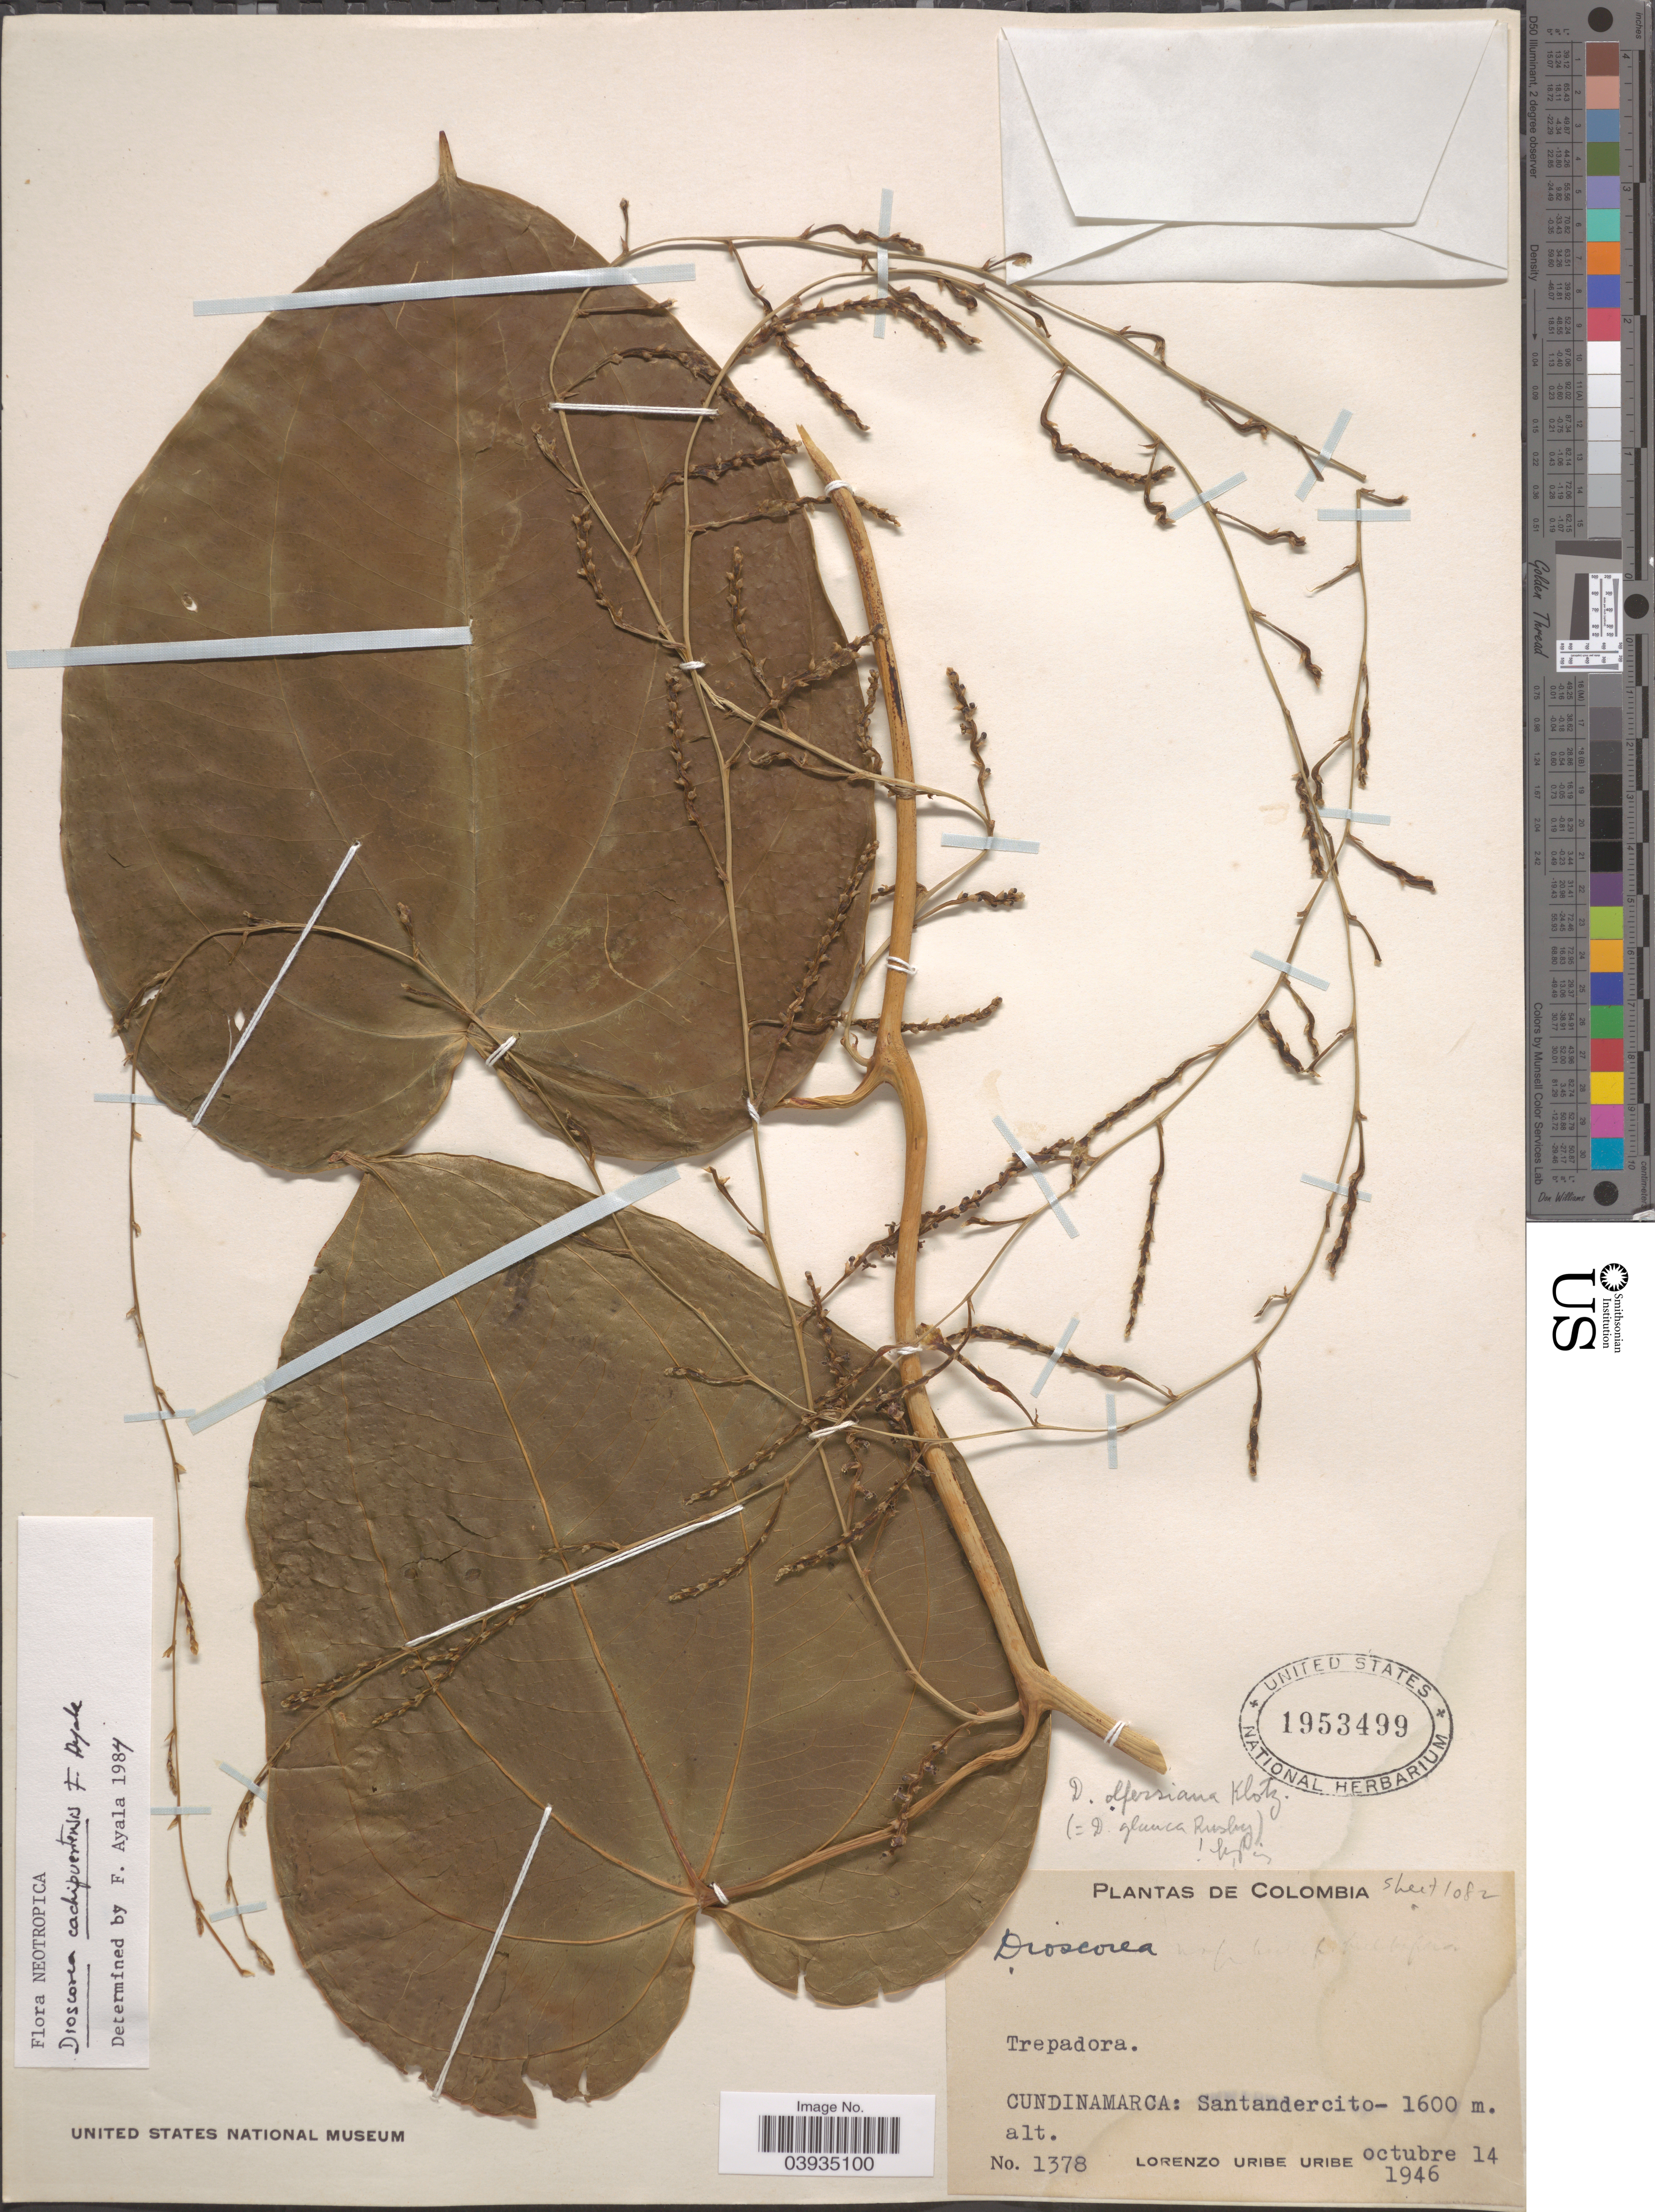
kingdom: Plantae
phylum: Tracheophyta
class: Liliopsida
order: Dioscoreales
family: Dioscoreaceae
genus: Dioscorea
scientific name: Dioscorea cachipuertensis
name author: Ayala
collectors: L. Uribe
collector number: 1378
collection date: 1946-10-14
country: Colombia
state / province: Cundinamarca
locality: Santandercito.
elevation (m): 1600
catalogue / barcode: US 1953499